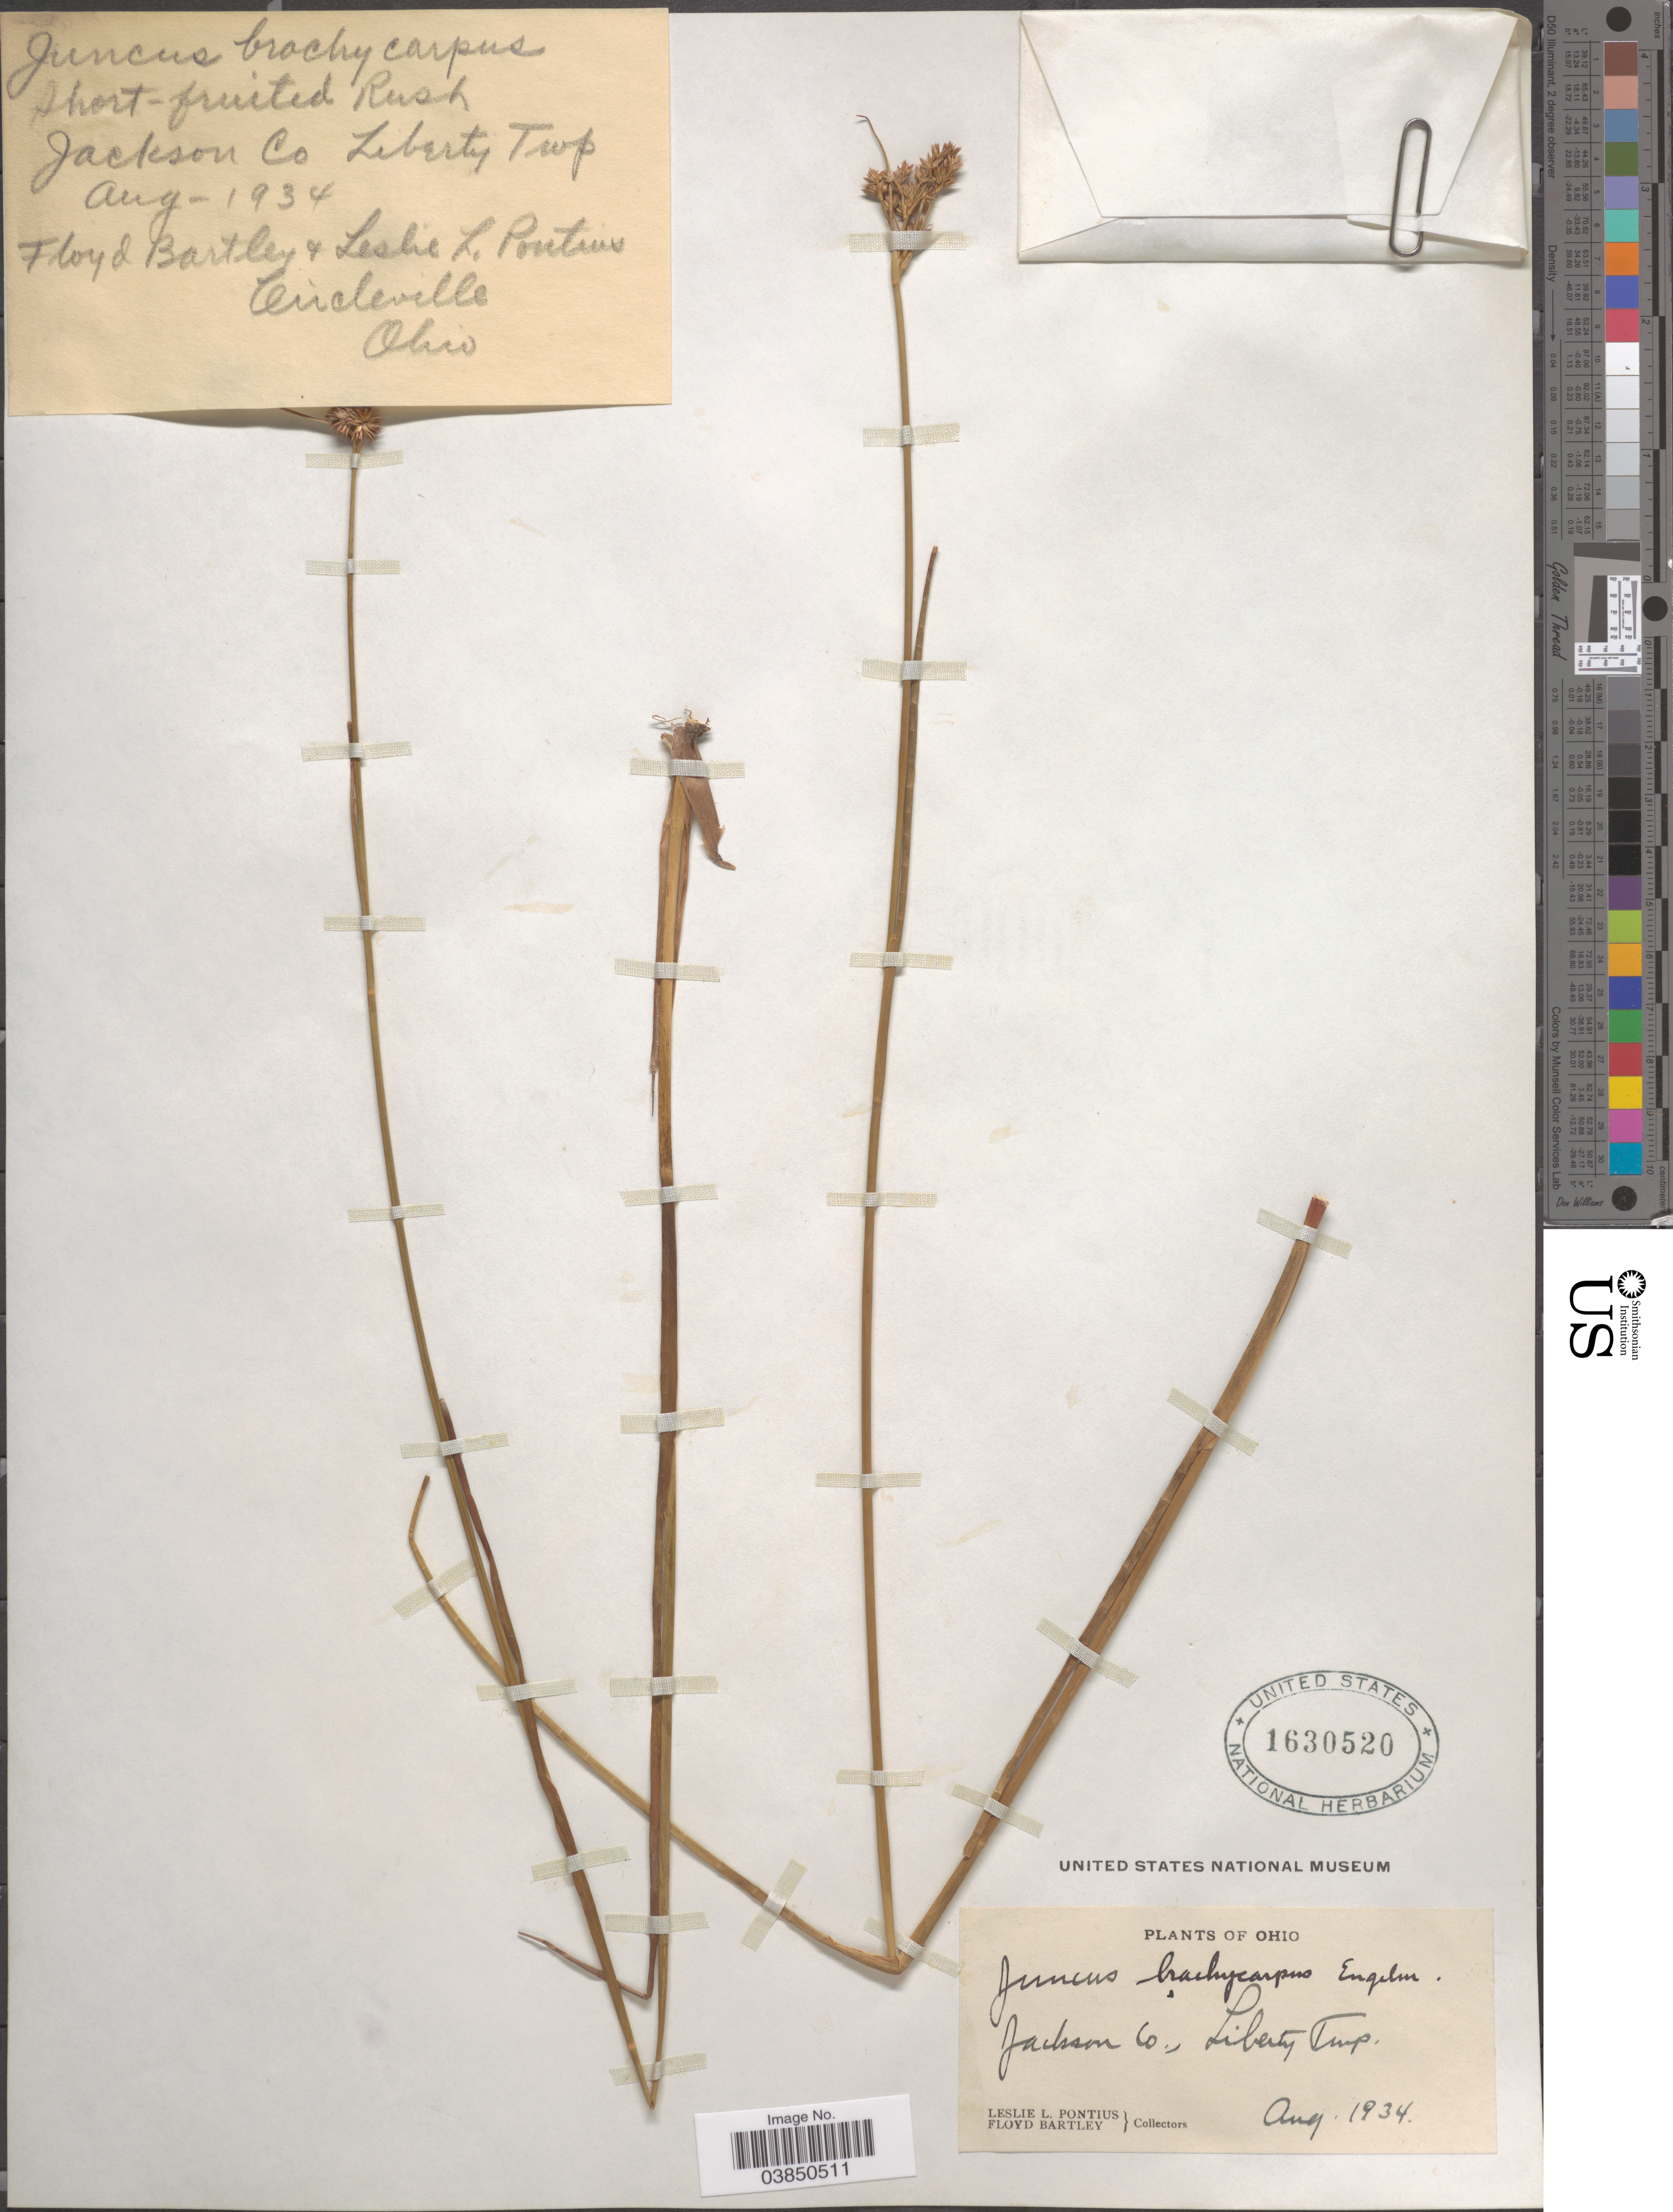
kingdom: Plantae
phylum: Tracheophyta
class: Liliopsida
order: Poales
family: Juncaceae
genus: Juncus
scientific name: Juncus brachycarpus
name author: Engelm.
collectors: L. Pontius & F. Bartley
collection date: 1934-08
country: United States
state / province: Ohio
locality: Jackson Co, Liberty Twp.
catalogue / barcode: US 1630520